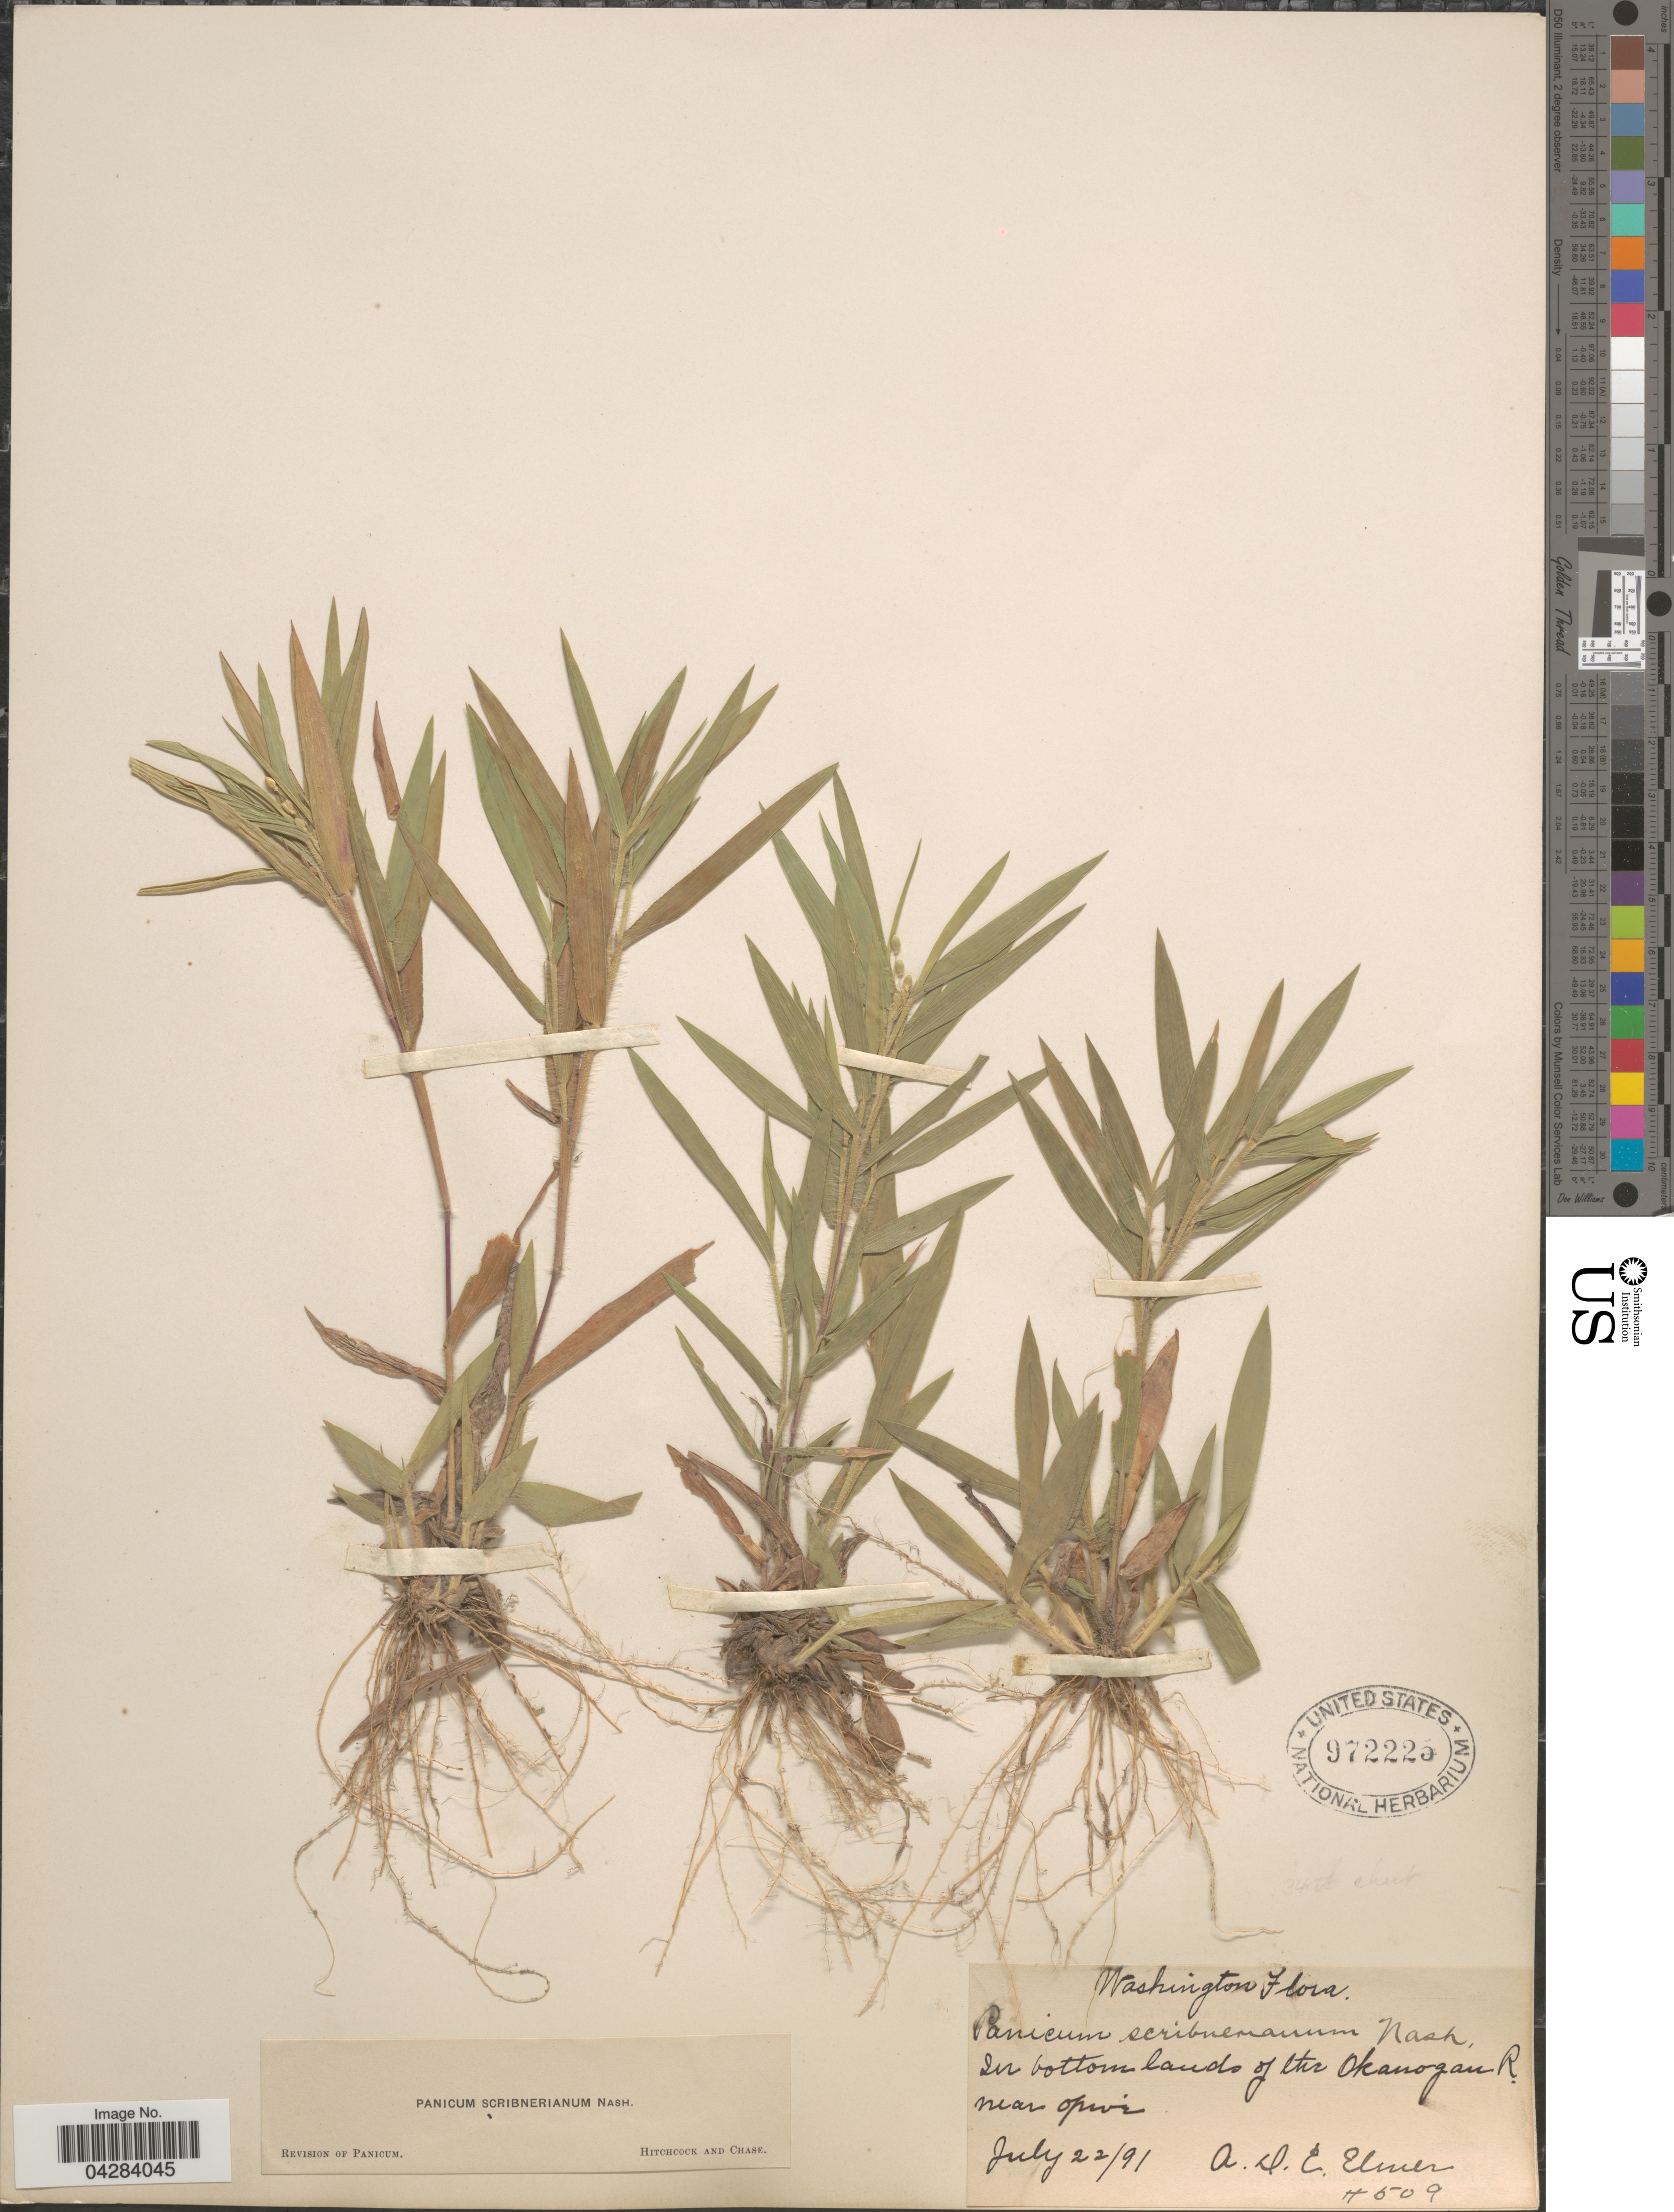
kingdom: Plantae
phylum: Tracheophyta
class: Liliopsida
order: Poales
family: Poaceae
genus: Dichanthelium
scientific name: Dichanthelium oligosanthes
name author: (Schult.) Gould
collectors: A. D. E. Elmer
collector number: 509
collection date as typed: Transcribed d/m/y: 22/7/91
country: United States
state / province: Washington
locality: In bottom lands of the Okanogan R. near Ophir.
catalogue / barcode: US 972225